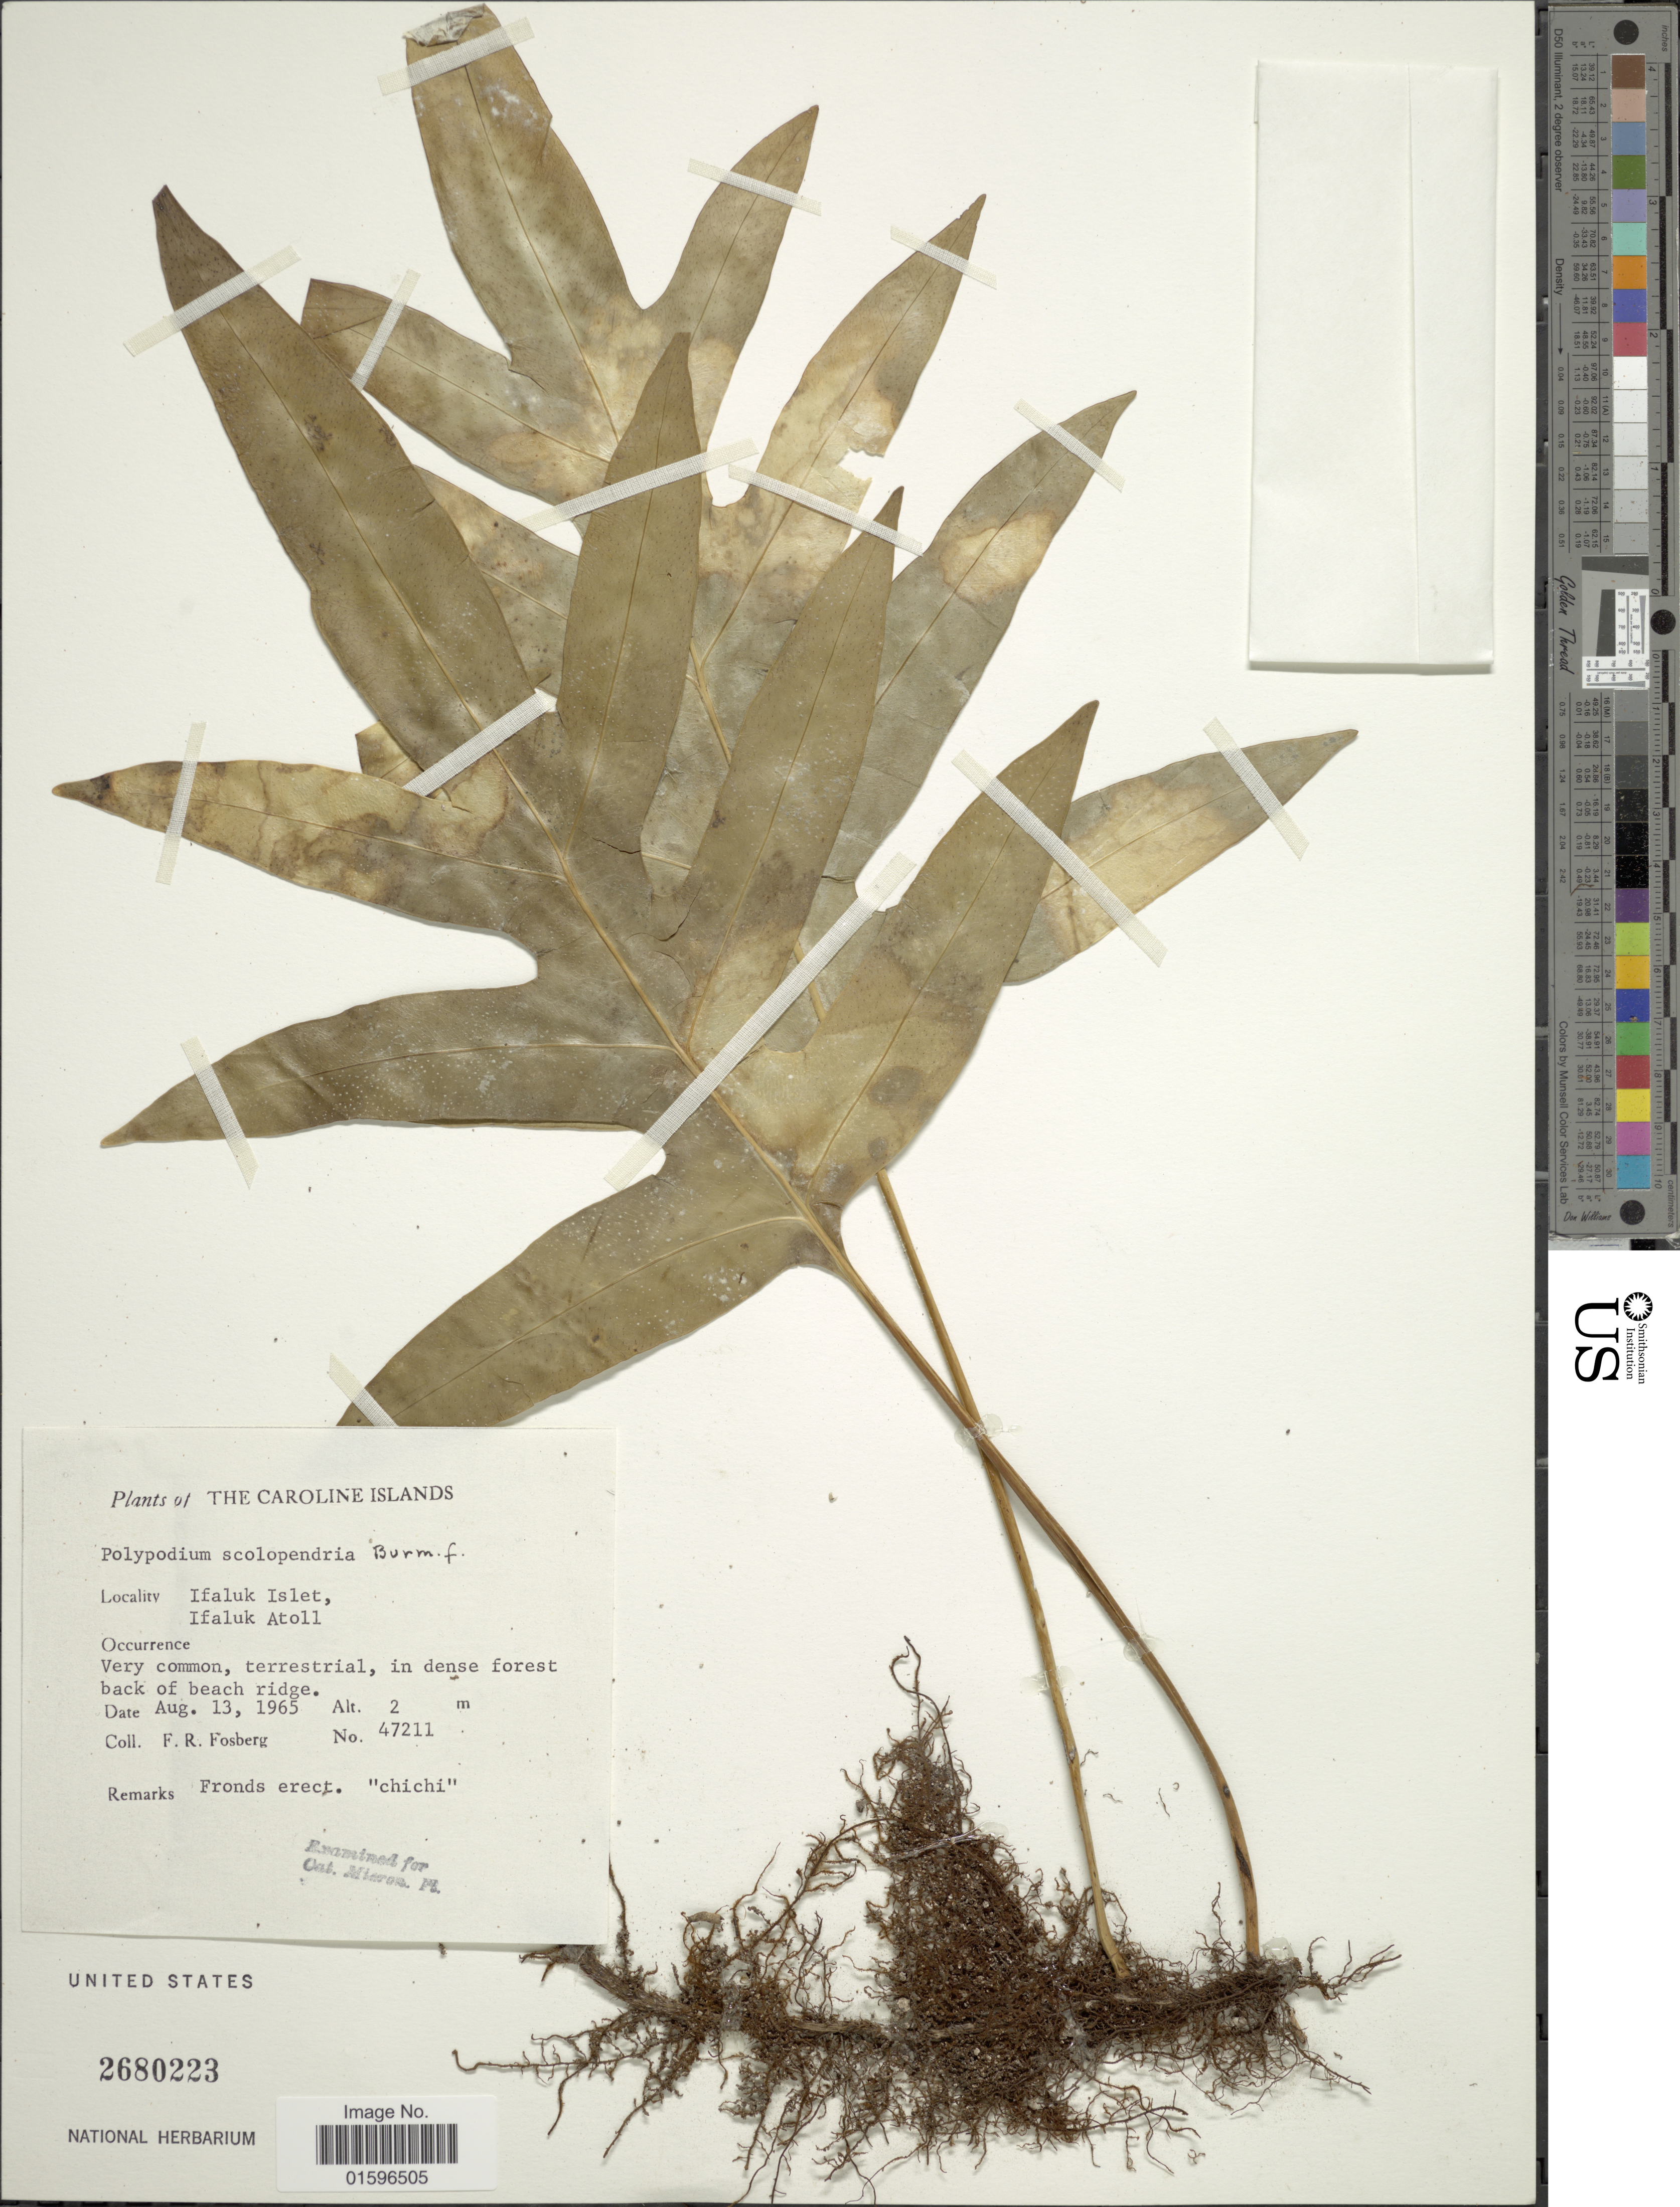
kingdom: Plantae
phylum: Tracheophyta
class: Polypodiopsida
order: Polypodiales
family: Polypodiaceae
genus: Polypodium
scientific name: Polypodium scolopendria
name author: Burm. f.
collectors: F. R. Fosberg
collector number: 47211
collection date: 1965-08-13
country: Micronesia, Federated States of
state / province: Yap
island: Ifalik [Ifaluk] Atoll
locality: Carolines Islands, Ifaluk Islet, Ifaluk Atoll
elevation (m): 2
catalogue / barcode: US 2680223